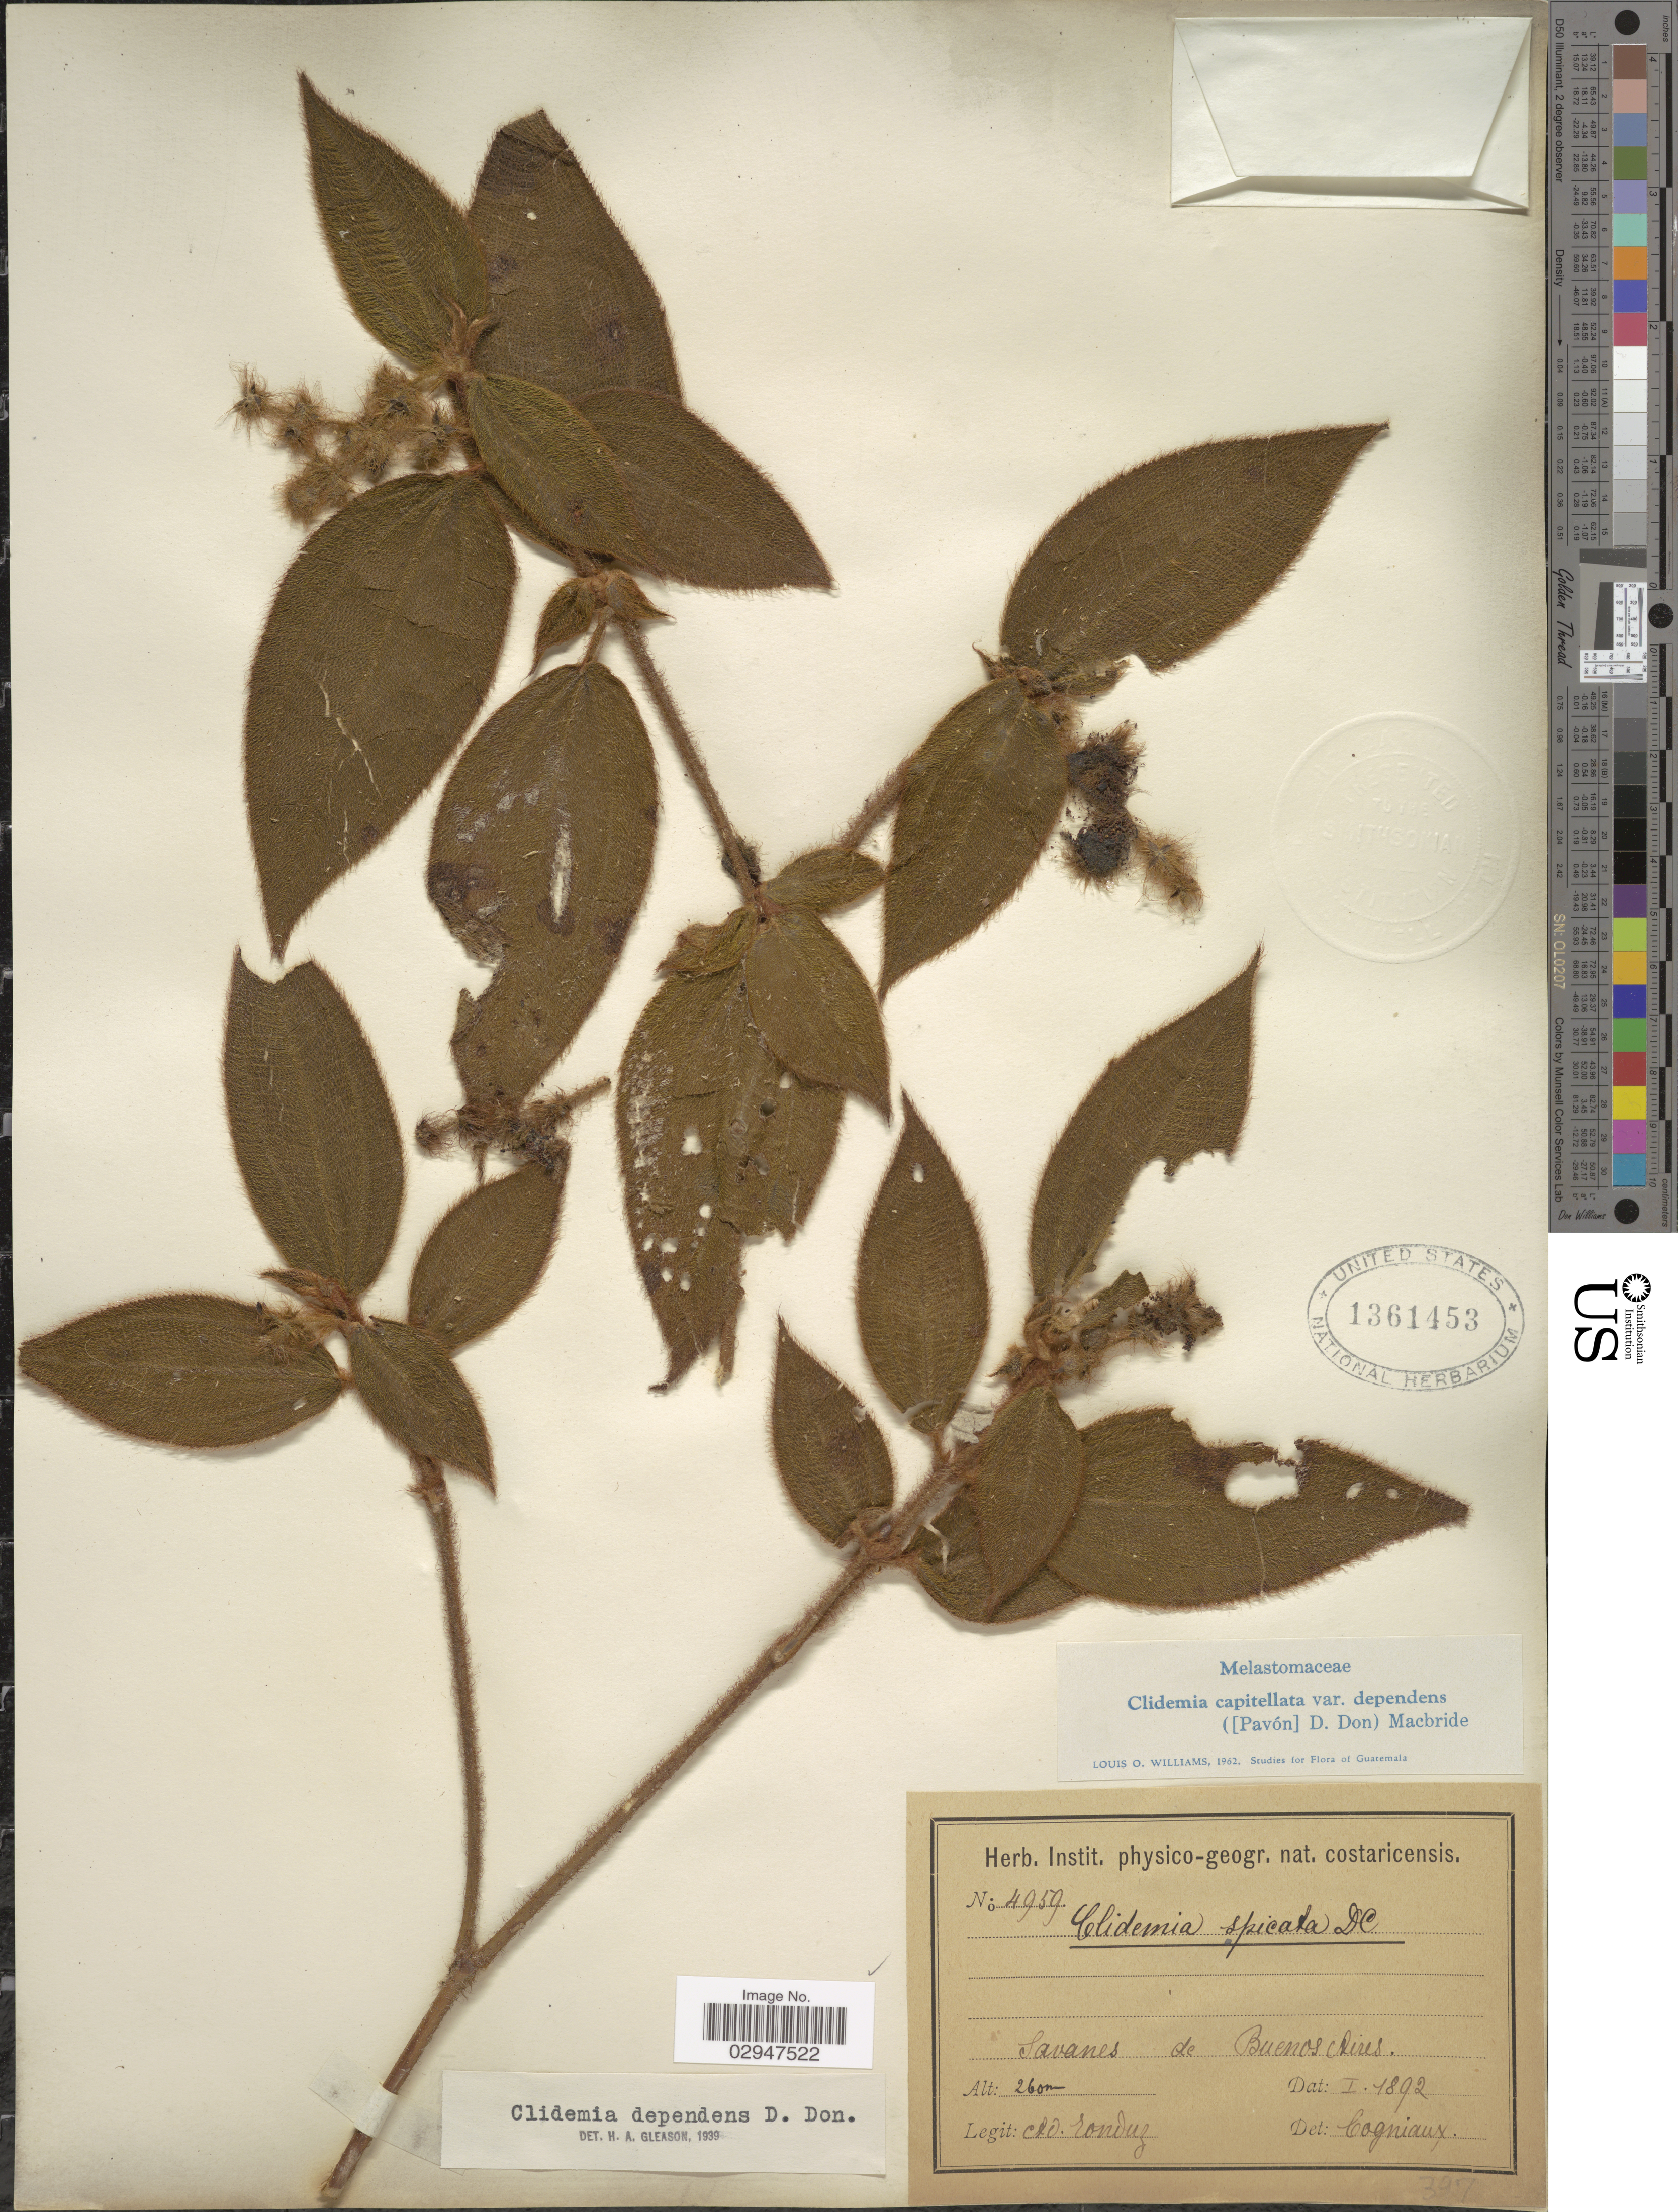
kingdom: Plantae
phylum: Tracheophyta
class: Magnoliopsida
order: Myrtales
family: Melastomataceae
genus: Clidemia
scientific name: Clidemia capitellata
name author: (Bonpl.) D. Don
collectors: A. Tonduz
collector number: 4959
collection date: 1892-01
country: Costa Rica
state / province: Puntarenas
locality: Savanes de Buenos Aires.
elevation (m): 260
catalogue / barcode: US 1361453